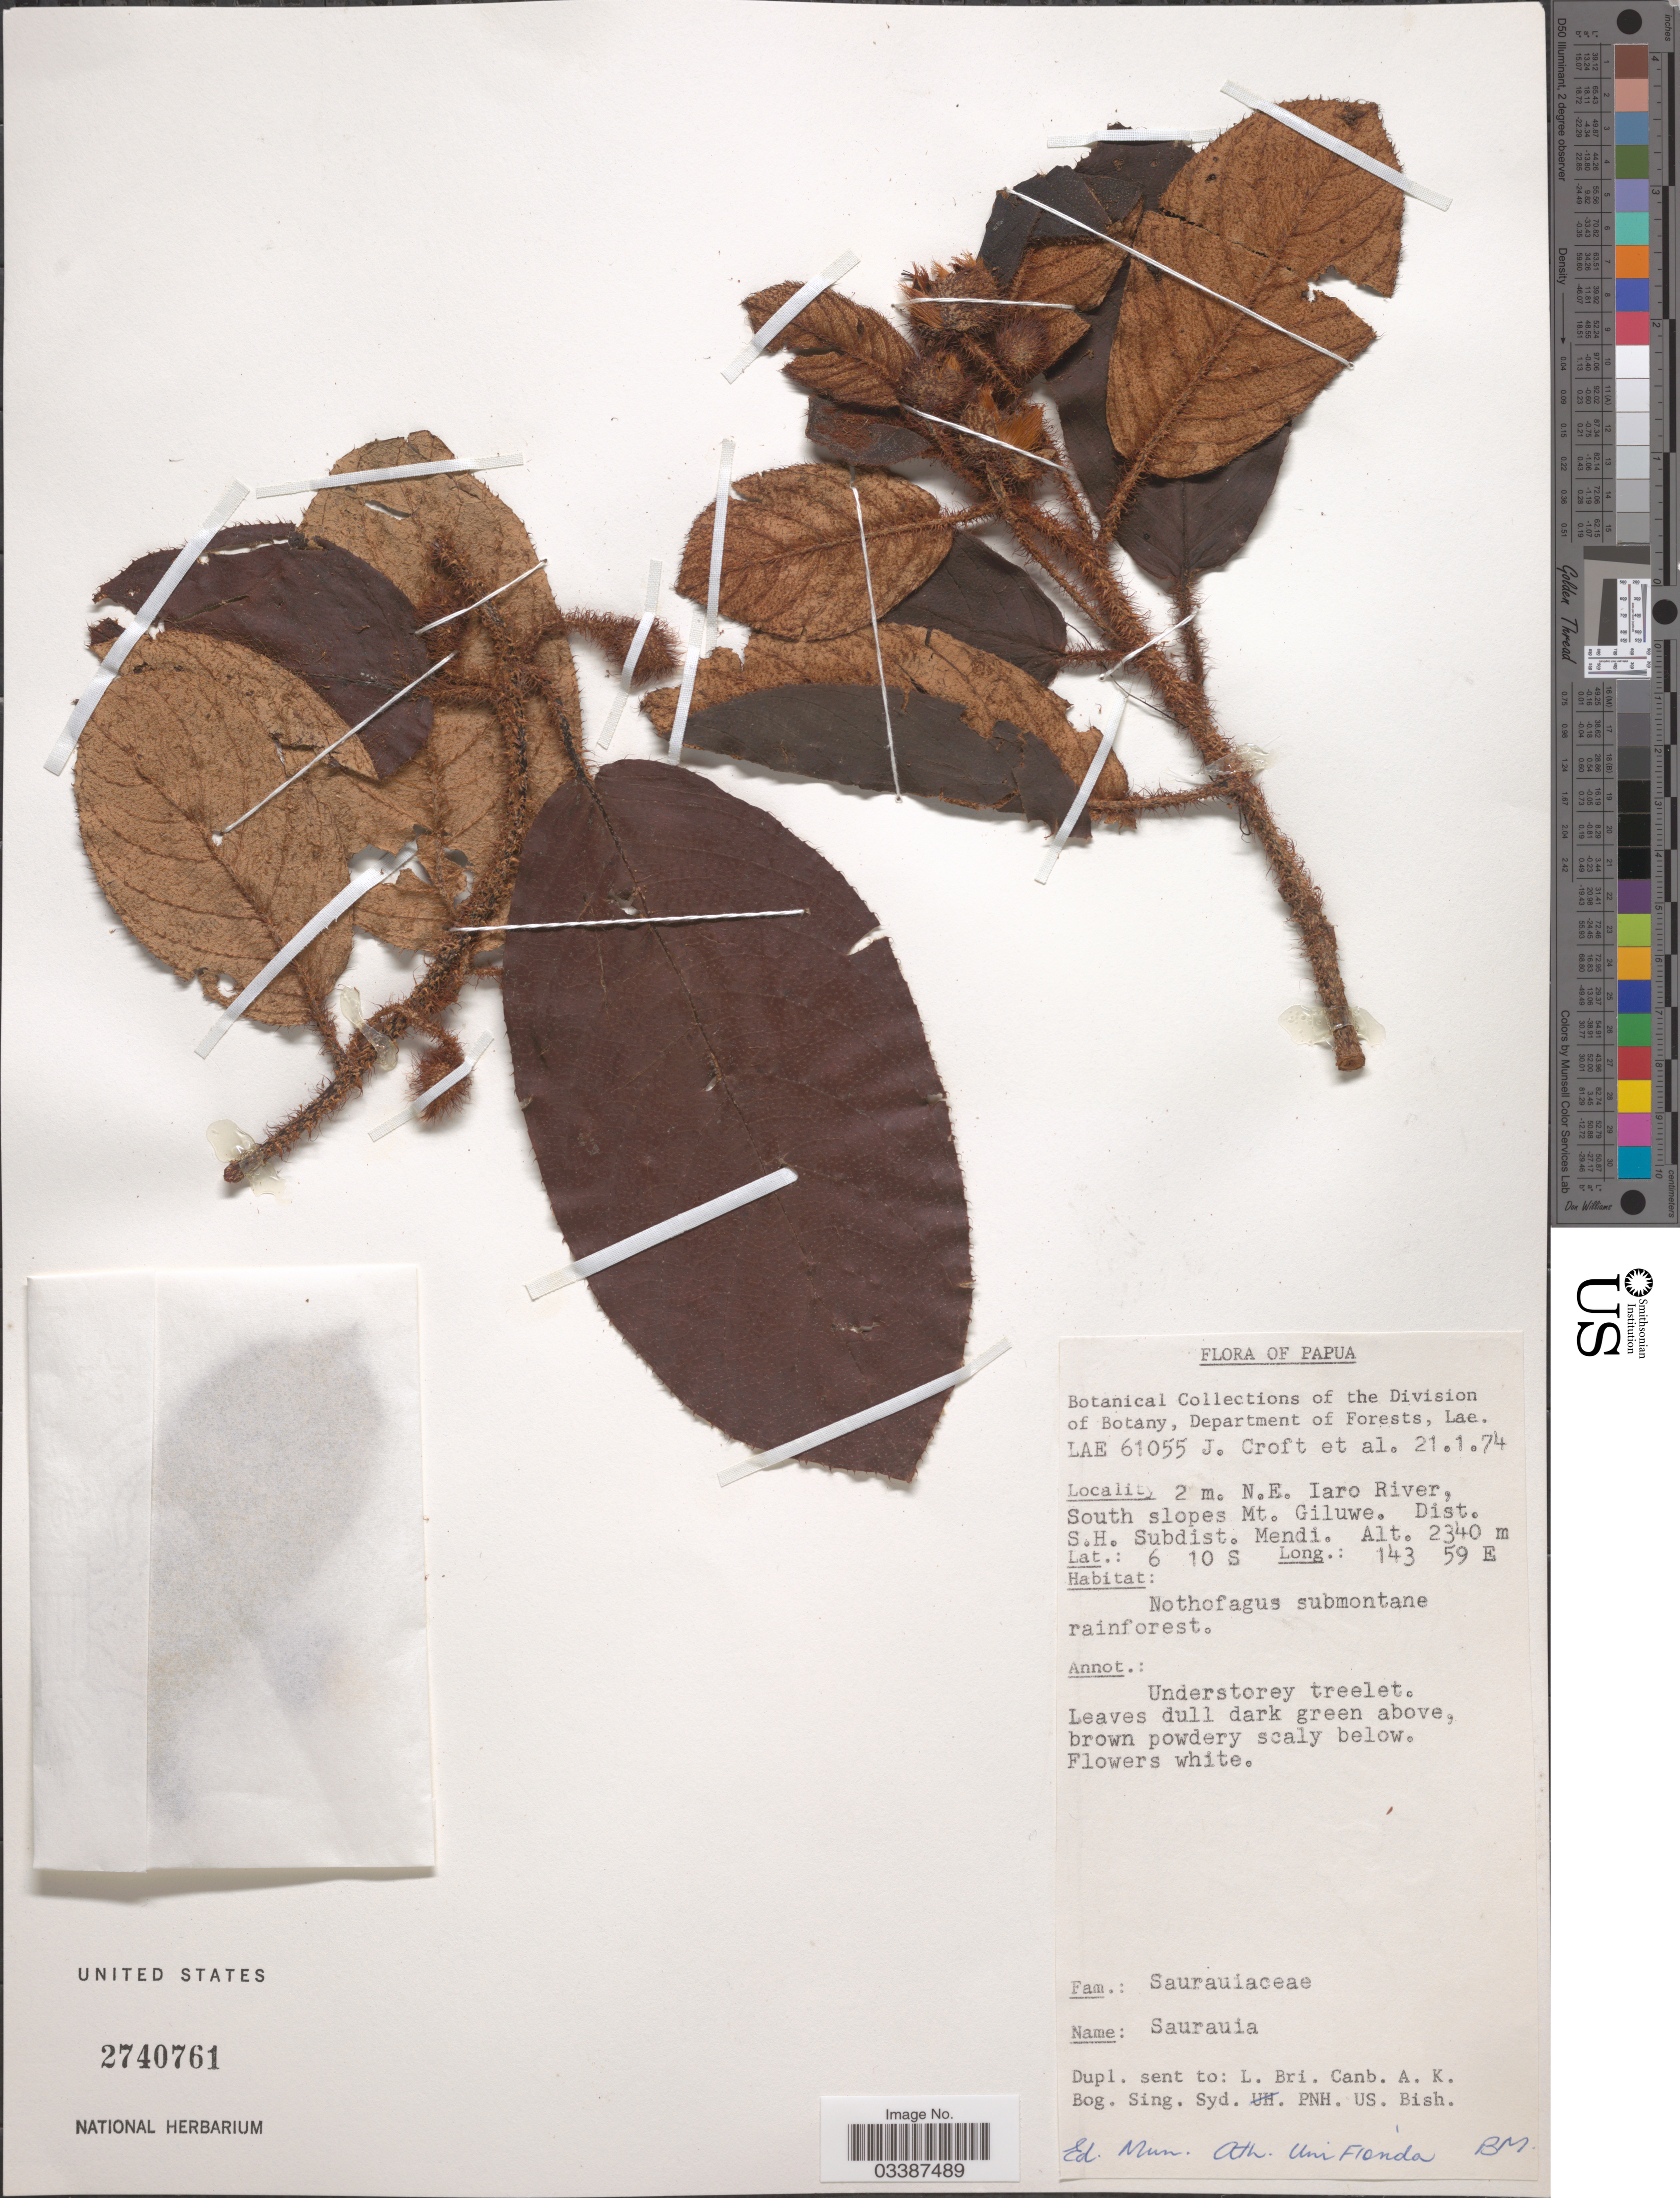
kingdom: Plantae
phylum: Tracheophyta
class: Magnoliopsida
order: Ericales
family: Actinidiaceae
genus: Saurauia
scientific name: Saurauia sp.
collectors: J. Croft & et al.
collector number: LAE 61055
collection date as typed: Transcribed d/m/y: 21/1/74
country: Papua New Guinea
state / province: Southern Highlands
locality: Papua. 2 m. N.E. Iaro River, South slopes Mt. Giluwe. Dist. S.H. Subdist. Mendi.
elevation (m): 2340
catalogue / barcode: US 2740761